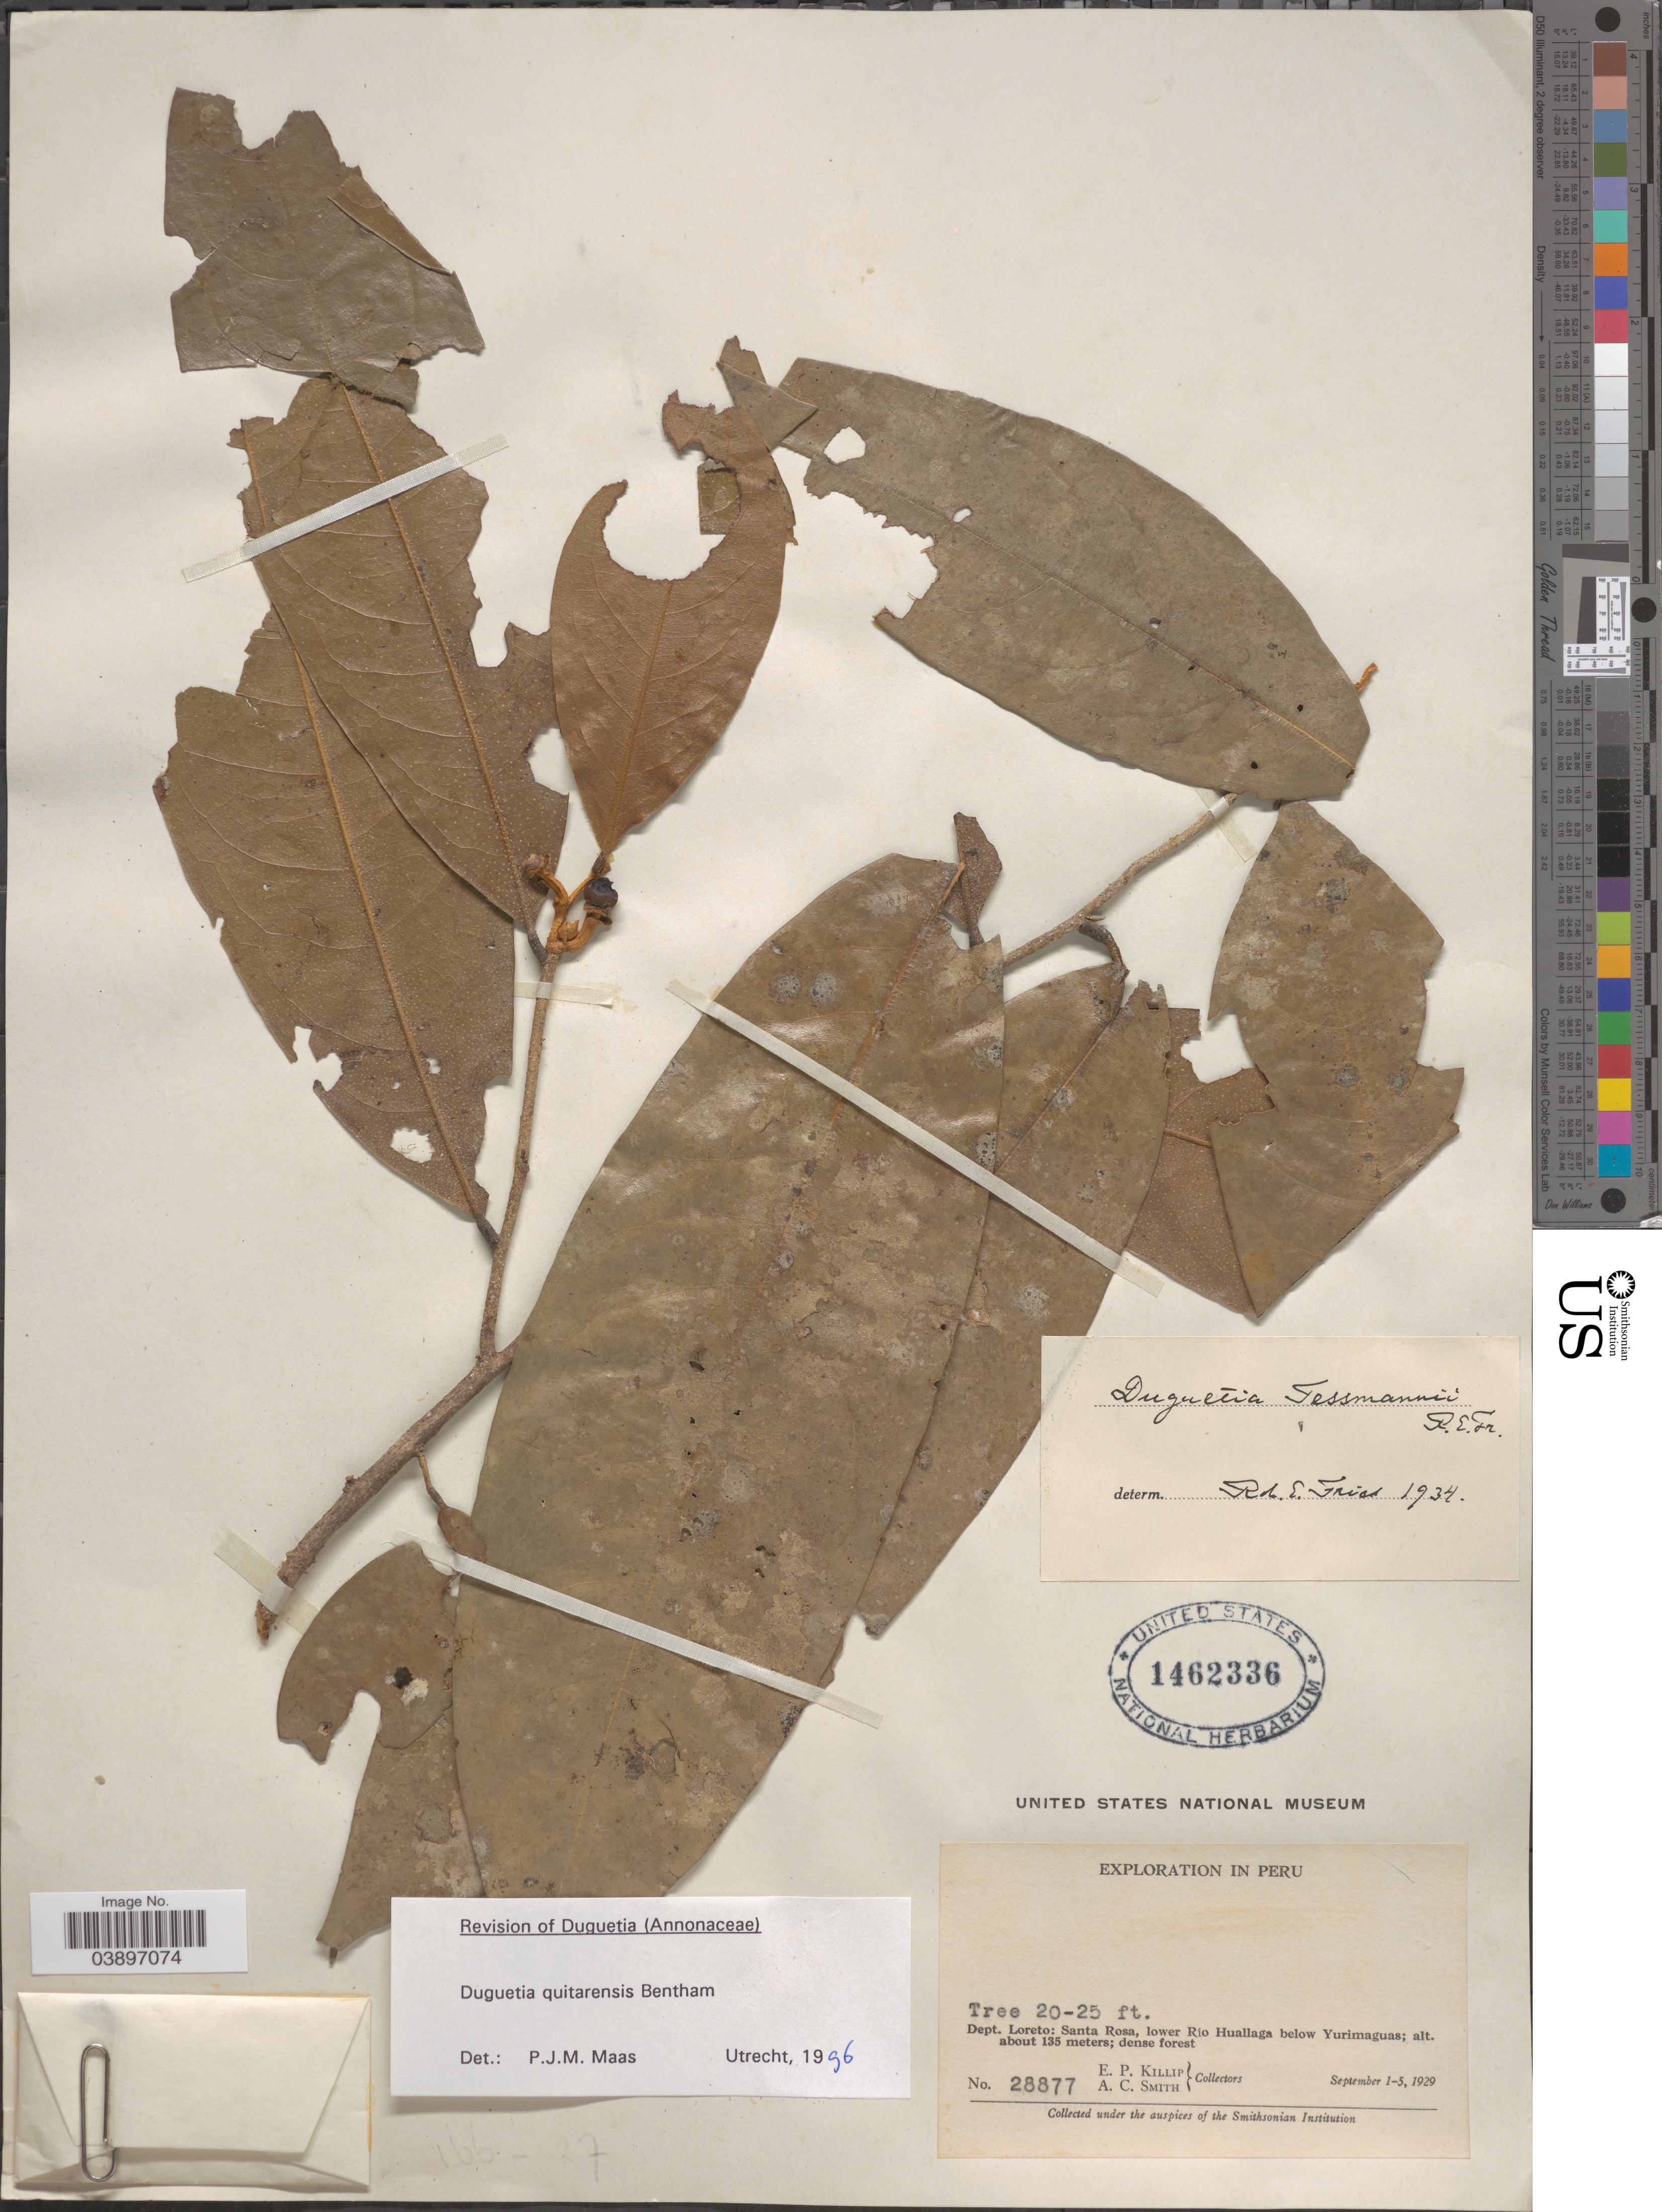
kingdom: Plantae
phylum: Tracheophyta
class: Magnoliopsida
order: Magnoliales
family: Annonaceae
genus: Duguetia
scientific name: Duguetia quitarensis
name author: Benth.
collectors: E. P. Killip & A. C. Smith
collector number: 28877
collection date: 1929-09-01/1929-09-05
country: Peru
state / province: Loreto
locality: Dept. Loreto: Santa Rosa, lower Río Huallaga below Yurimaguas.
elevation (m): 135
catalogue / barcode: US 1462336